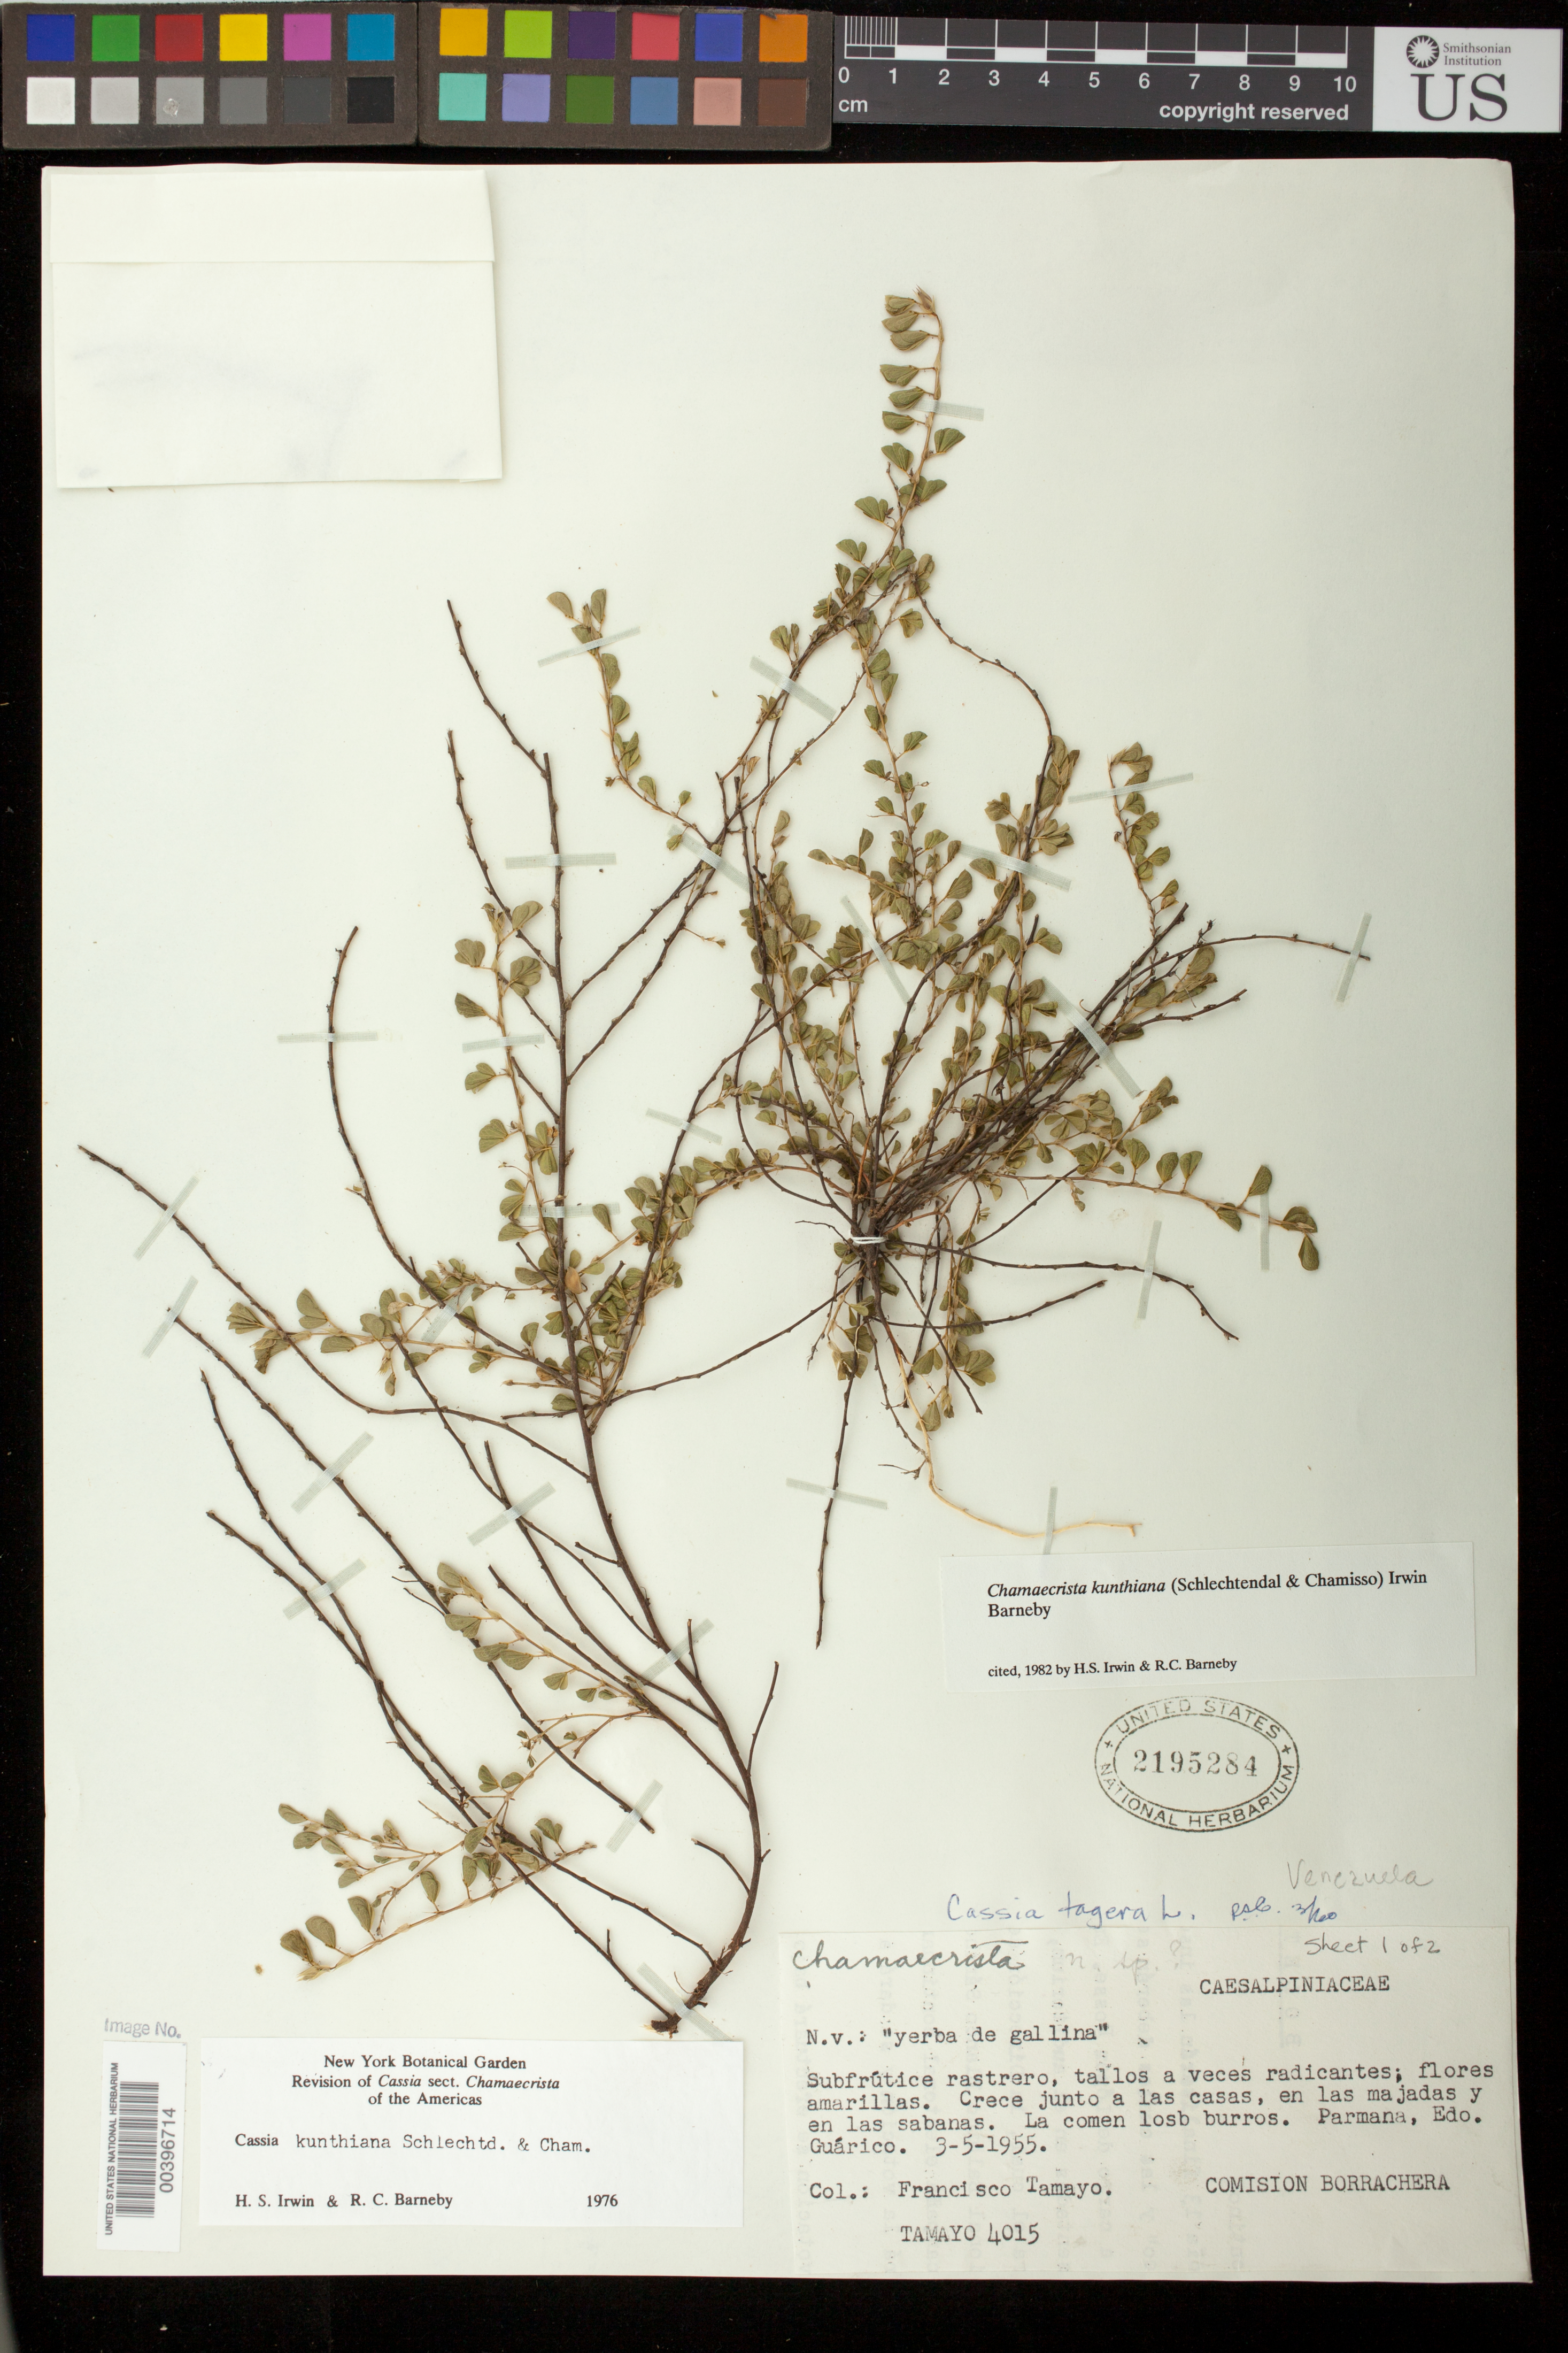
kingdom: Plantae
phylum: Tracheophyta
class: Magnoliopsida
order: Fabales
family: Fabaceae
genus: Chamaecrista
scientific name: Chamaecrista kunthiana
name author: (Schltdl. & Cham.) H.S. Irwin & Barneby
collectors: F. Tamayo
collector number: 4015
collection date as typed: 03 May 1955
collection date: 1955-05-03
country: Venezuela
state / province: Guárico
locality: Parmana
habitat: Crece junto a las casas, en las majadas y en las sabanas. La comen losb burros.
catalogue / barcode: US 2195284